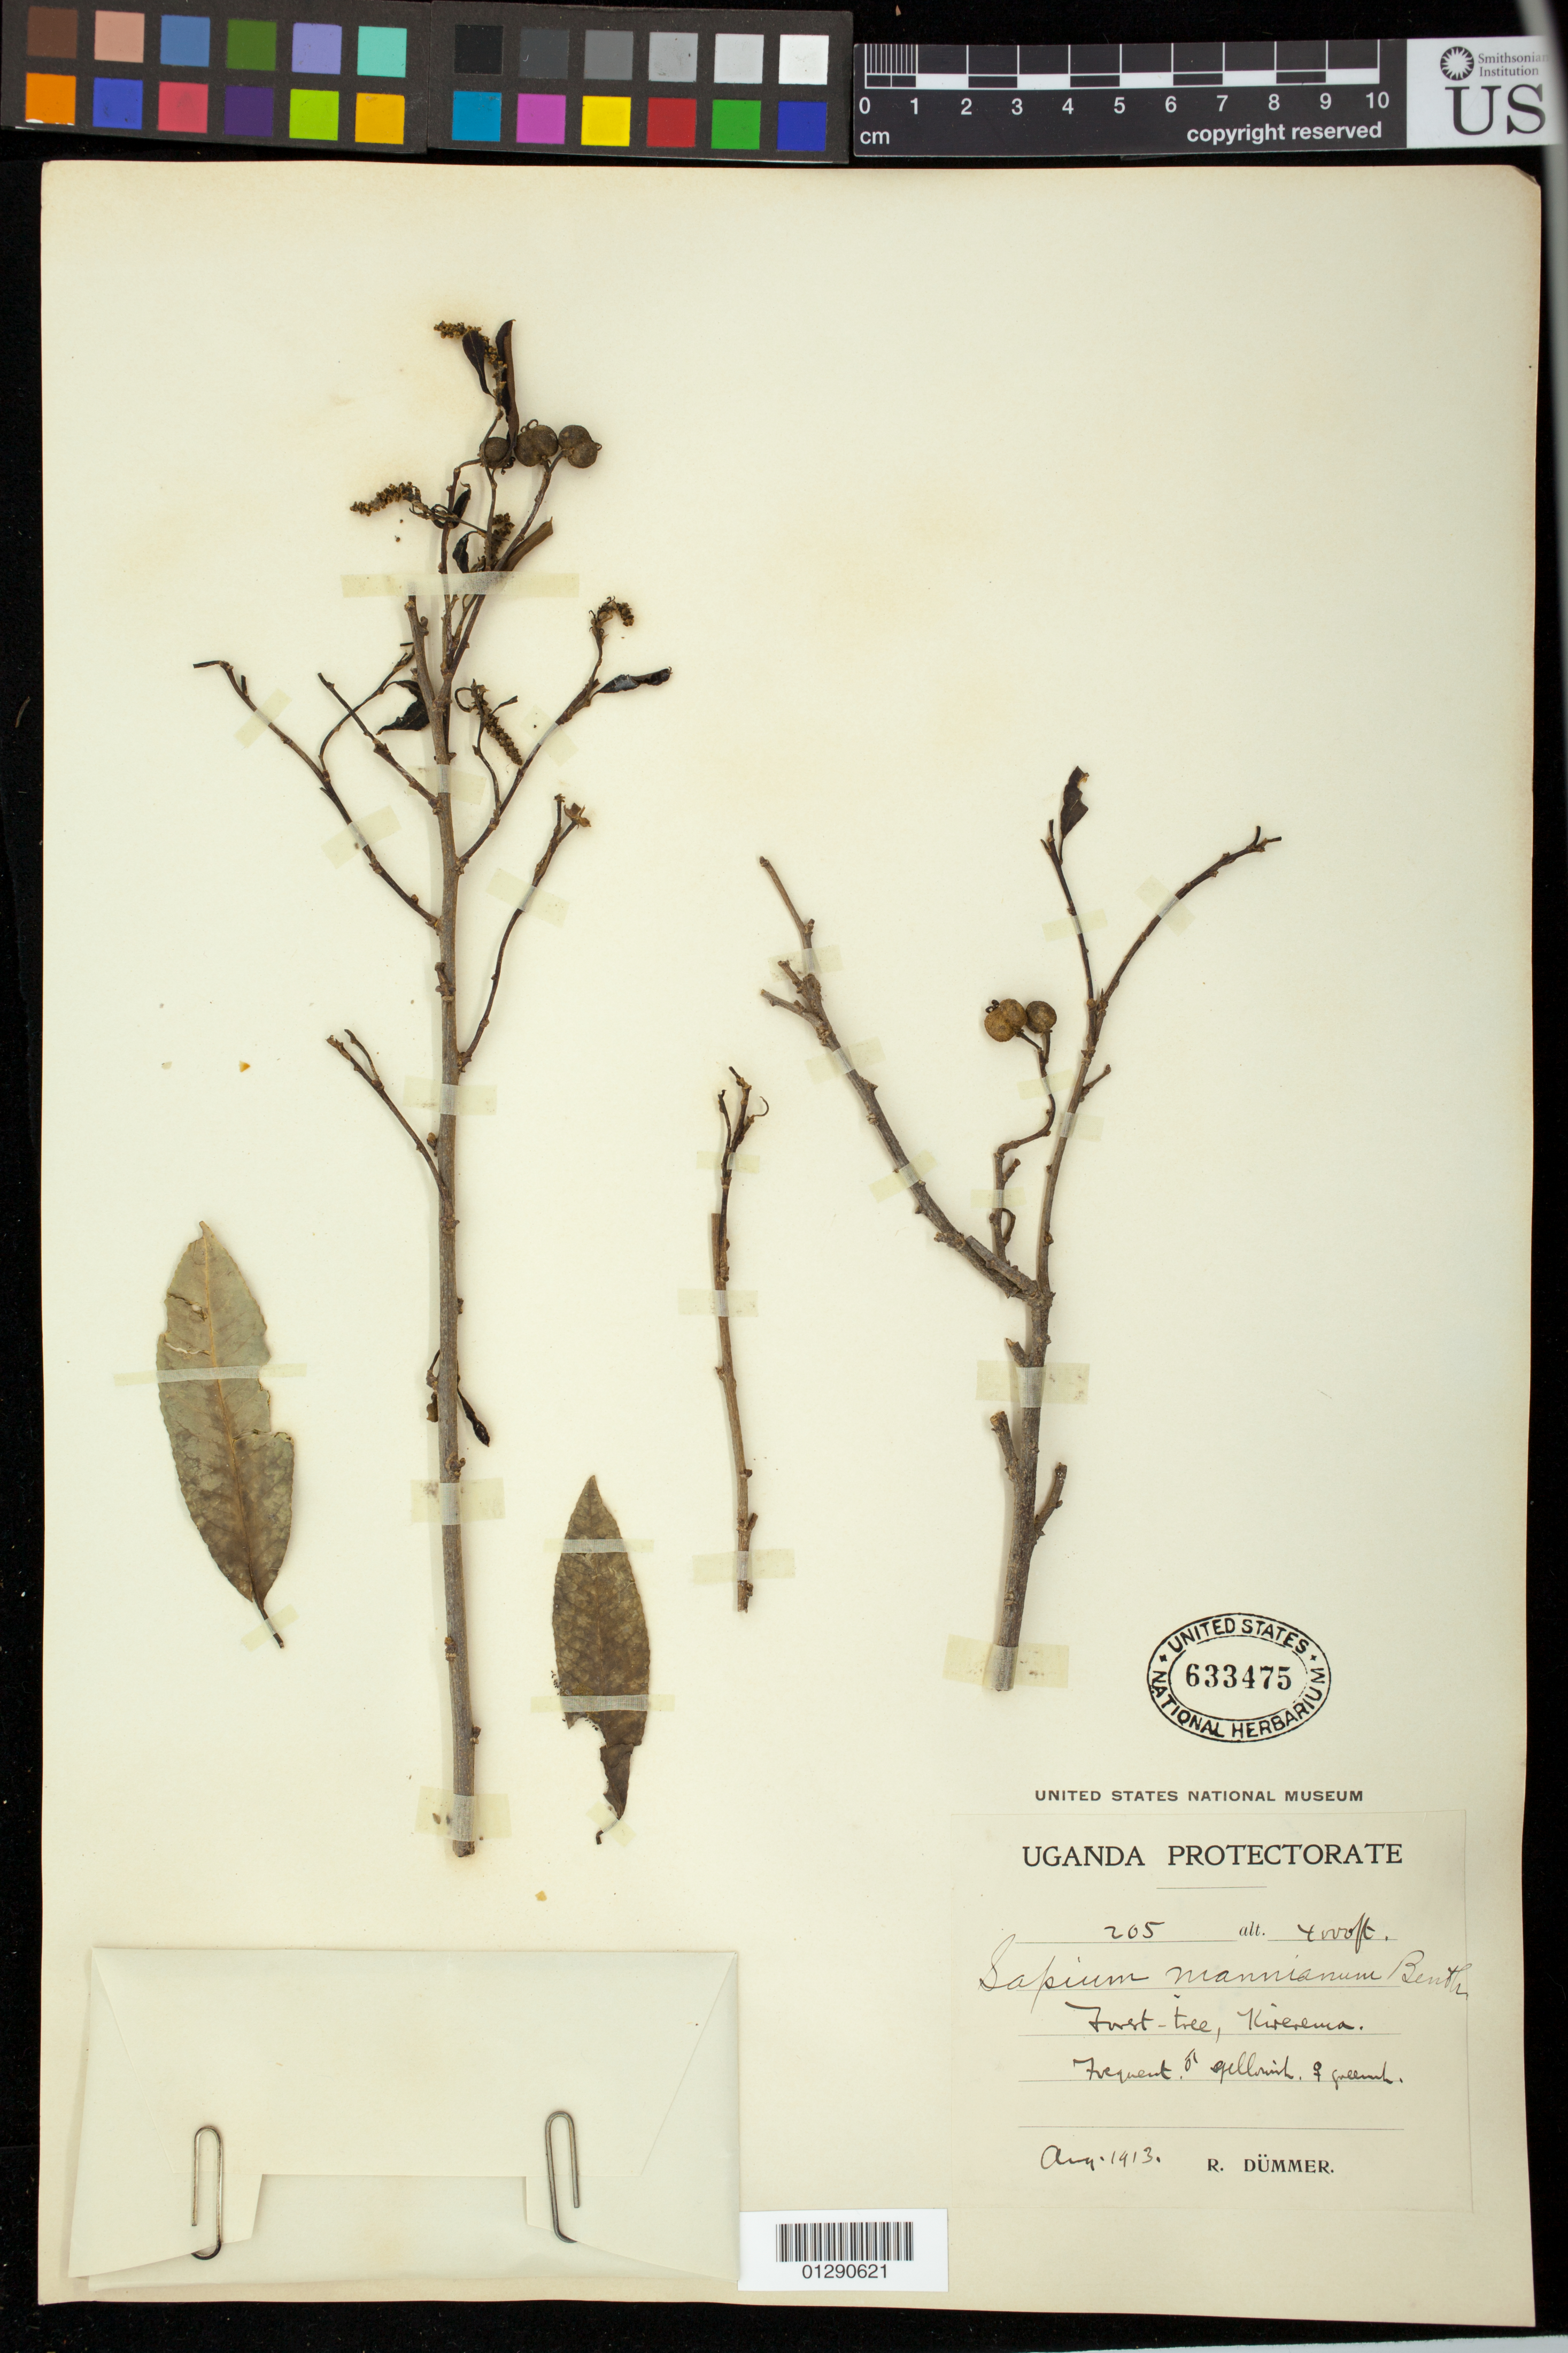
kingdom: Plantae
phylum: Tracheophyta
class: Magnoliopsida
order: Malpighiales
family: Euphorbiaceae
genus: Sapium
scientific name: Sapium mannianum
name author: Hiern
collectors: R. A. Dümmer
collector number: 205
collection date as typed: Aug 1913 to -- Sep 1913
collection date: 1913-08/1913-09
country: Uganda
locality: Kiverema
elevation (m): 1219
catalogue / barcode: US 633475